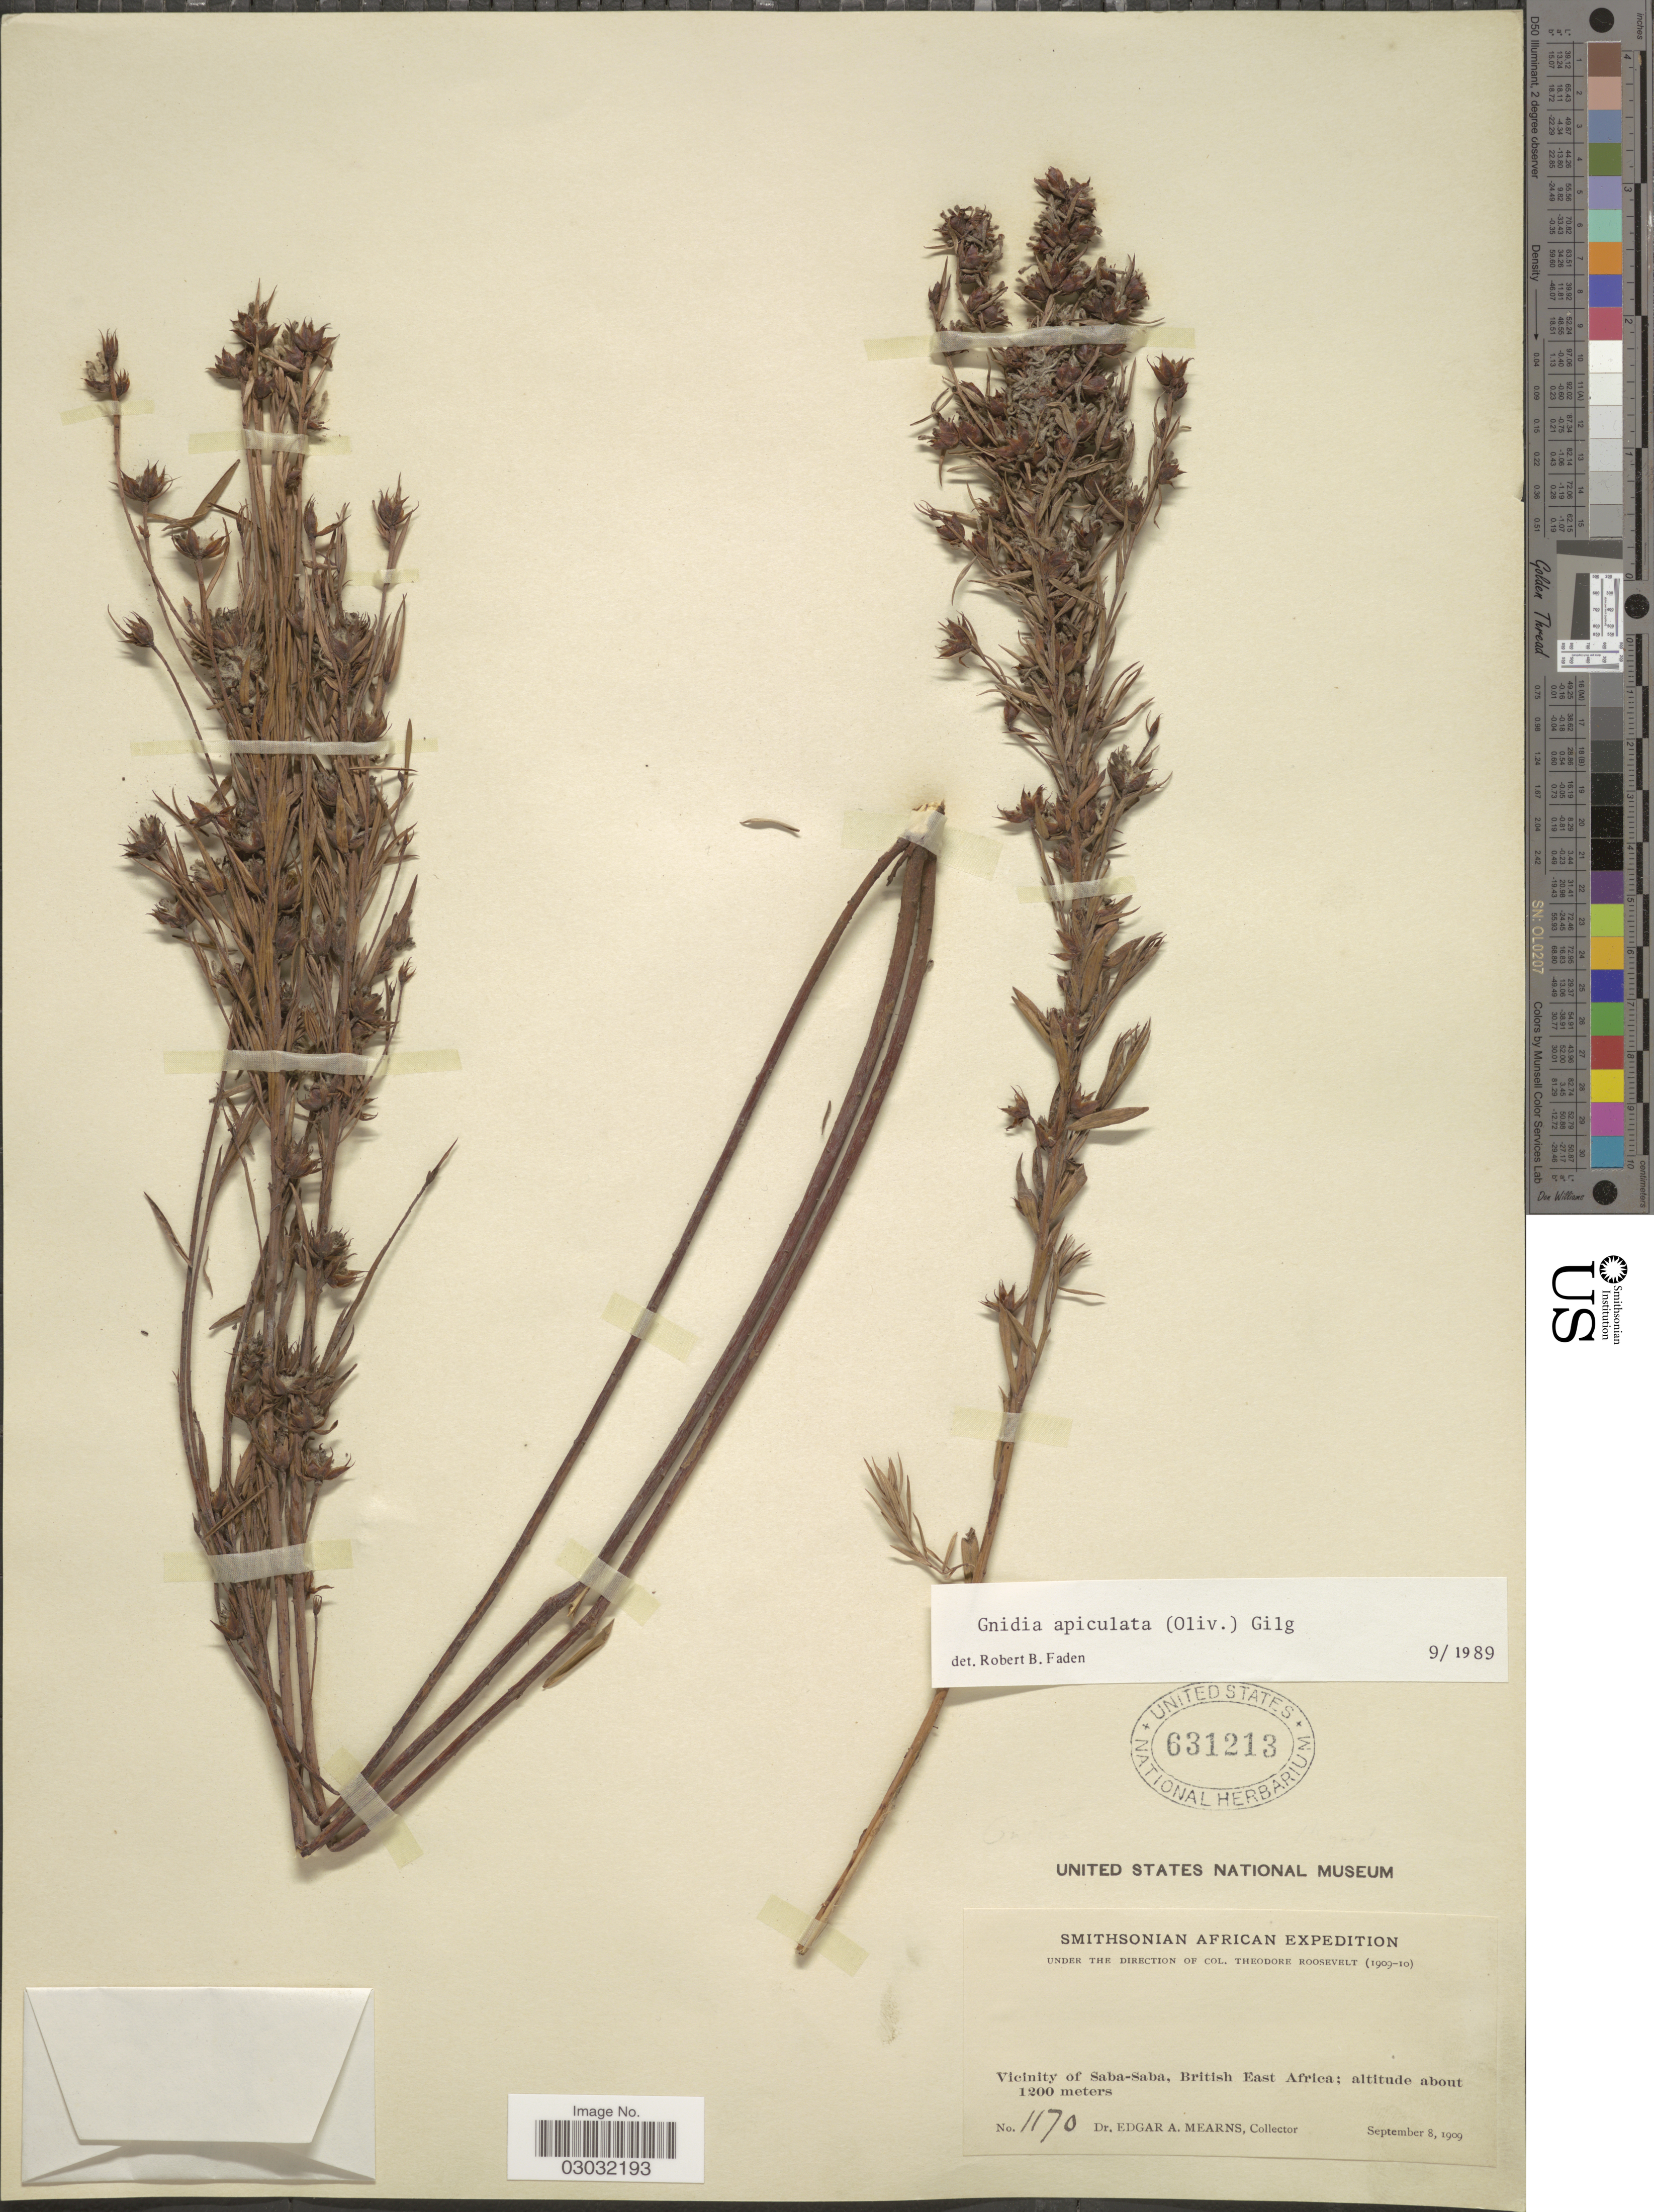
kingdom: Plantae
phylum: Tracheophyta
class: Magnoliopsida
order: Malvales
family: Thymelaeaceae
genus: Lasiosiphon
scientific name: Lasiosiphon apiculatus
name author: (Oliv.) Olaniyan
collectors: E. A. Mearns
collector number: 1170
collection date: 1909-09-08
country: Kenya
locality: Vicinity of Saba-Saba, British East Africa.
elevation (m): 1200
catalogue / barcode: US 631213